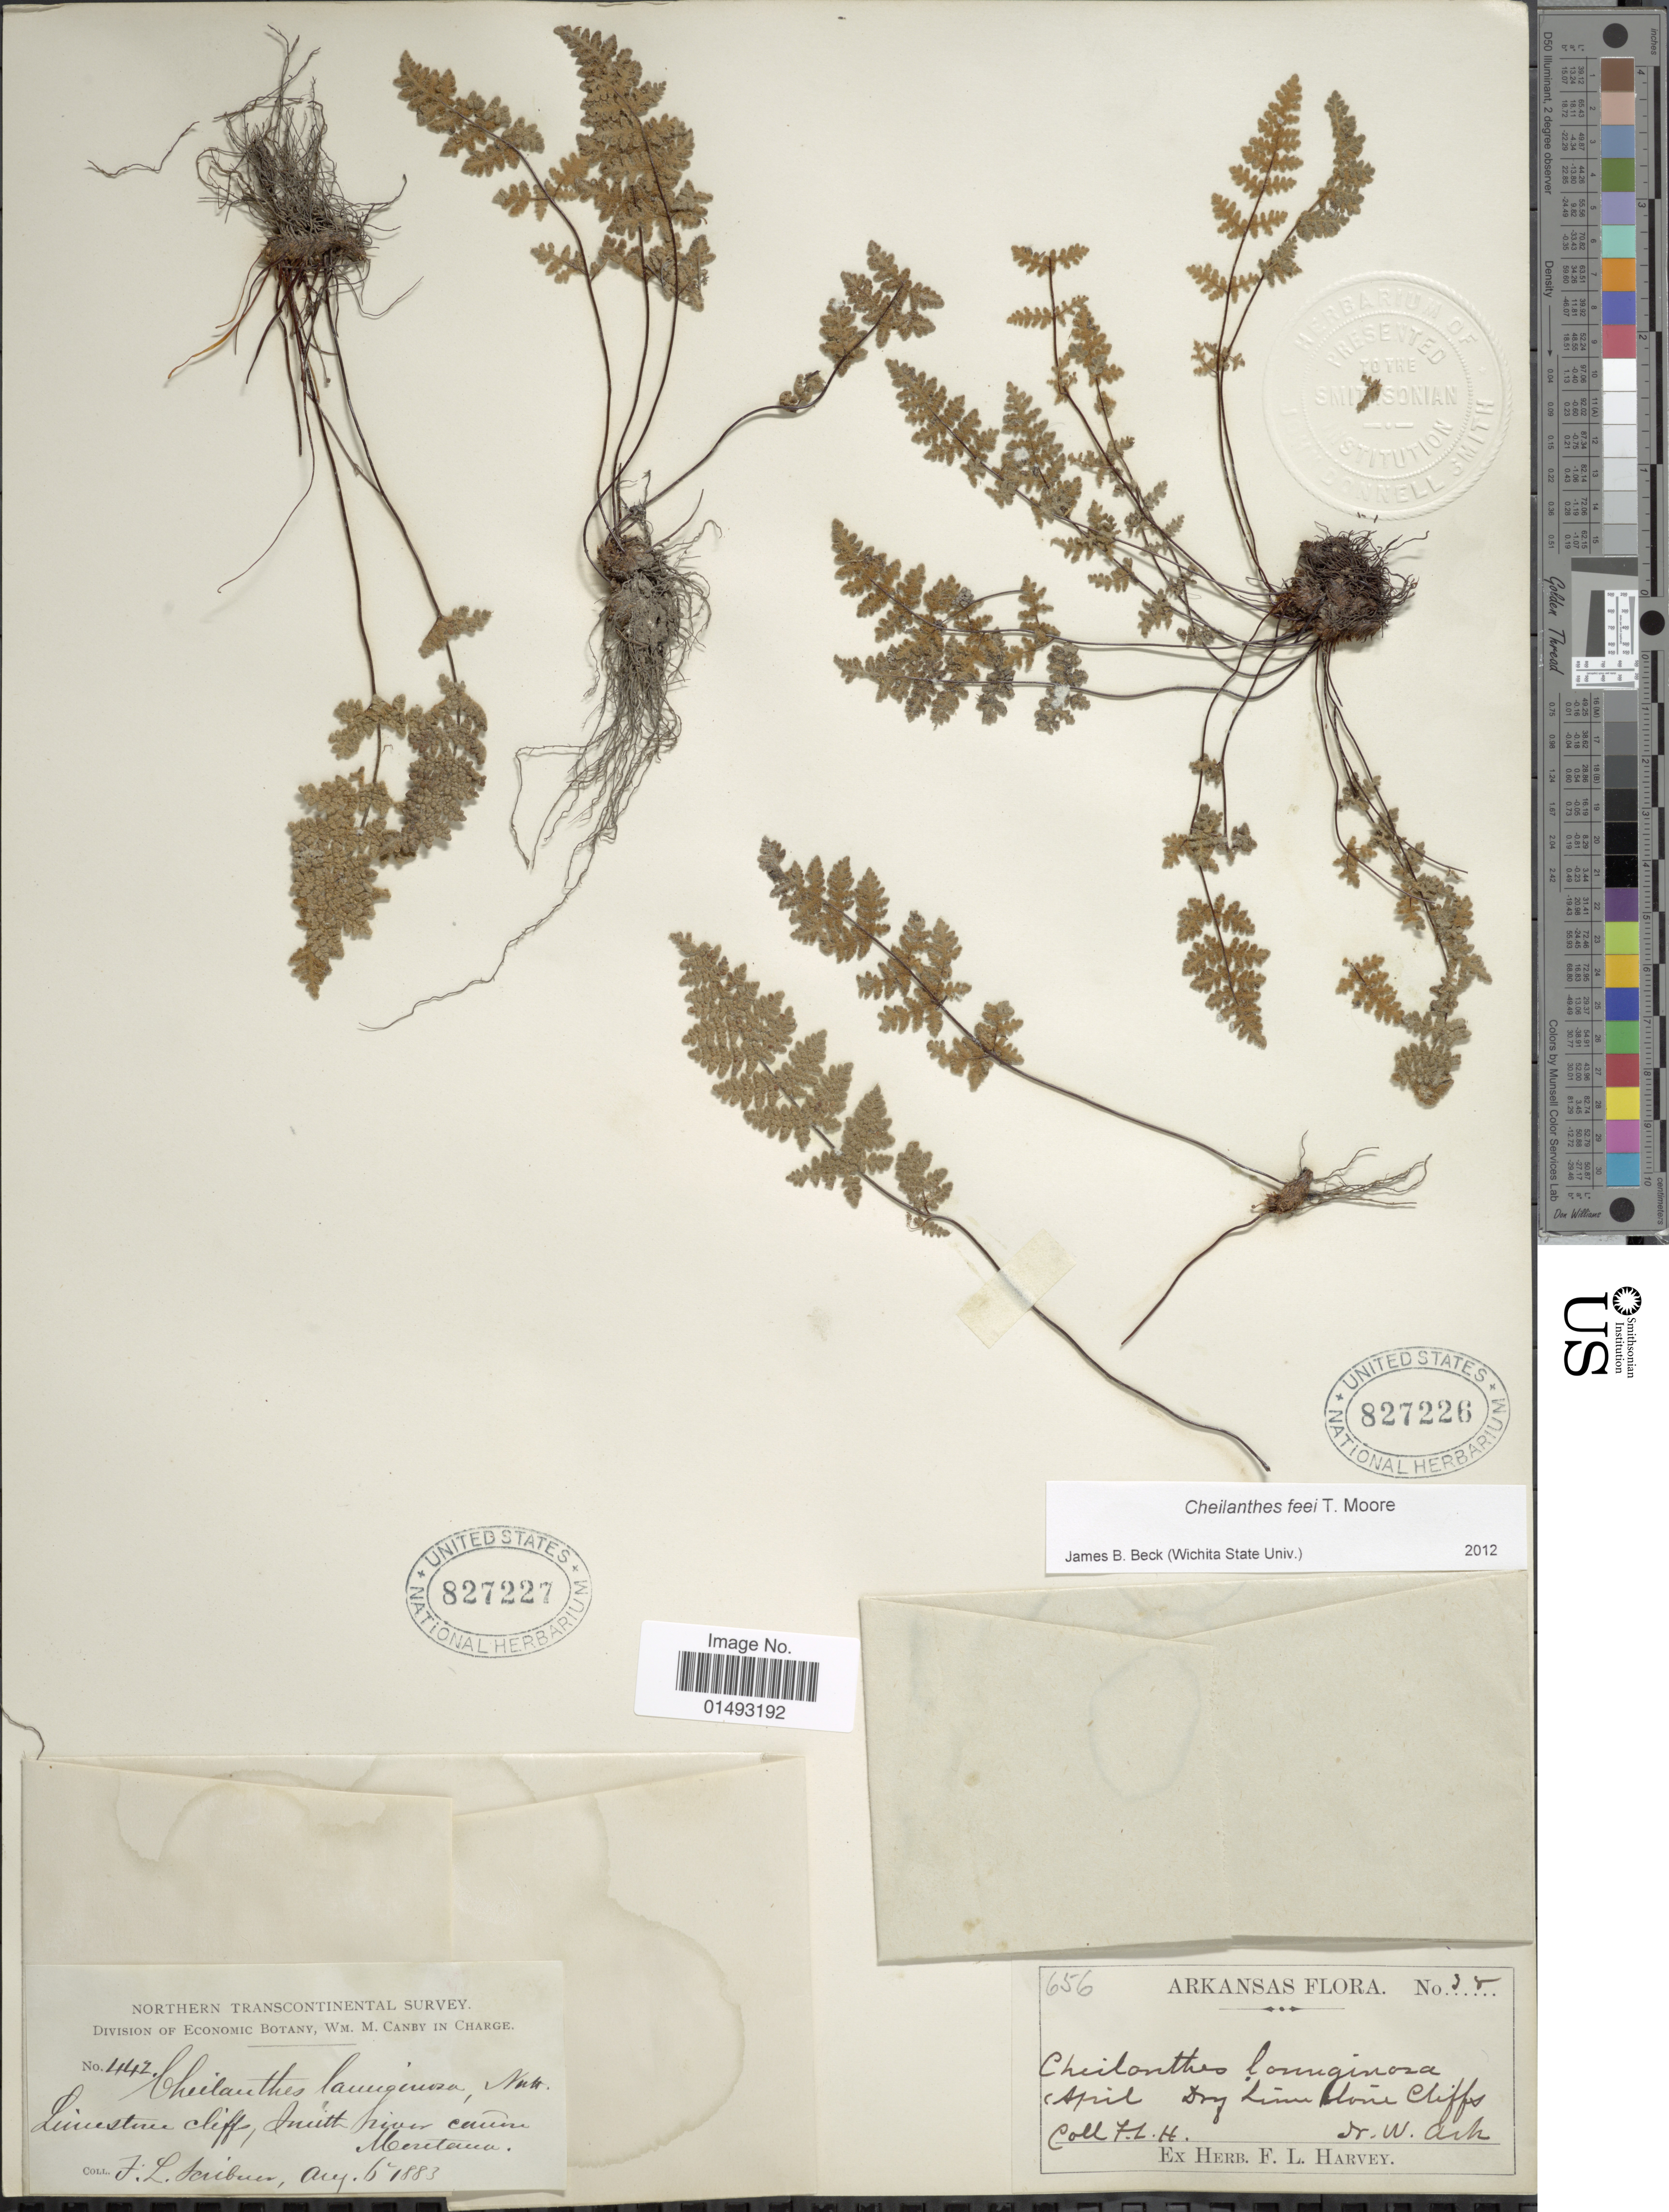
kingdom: Plantae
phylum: Tracheophyta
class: Polypodiopsida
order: Polypodiales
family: Pteridaceae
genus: Myriopteris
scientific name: Myriopteris gracilis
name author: Fée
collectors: F. L. Scribner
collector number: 442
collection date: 1883-08-06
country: United States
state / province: Montana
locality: Limestone cliffs, Judith river cañon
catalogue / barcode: US 827227